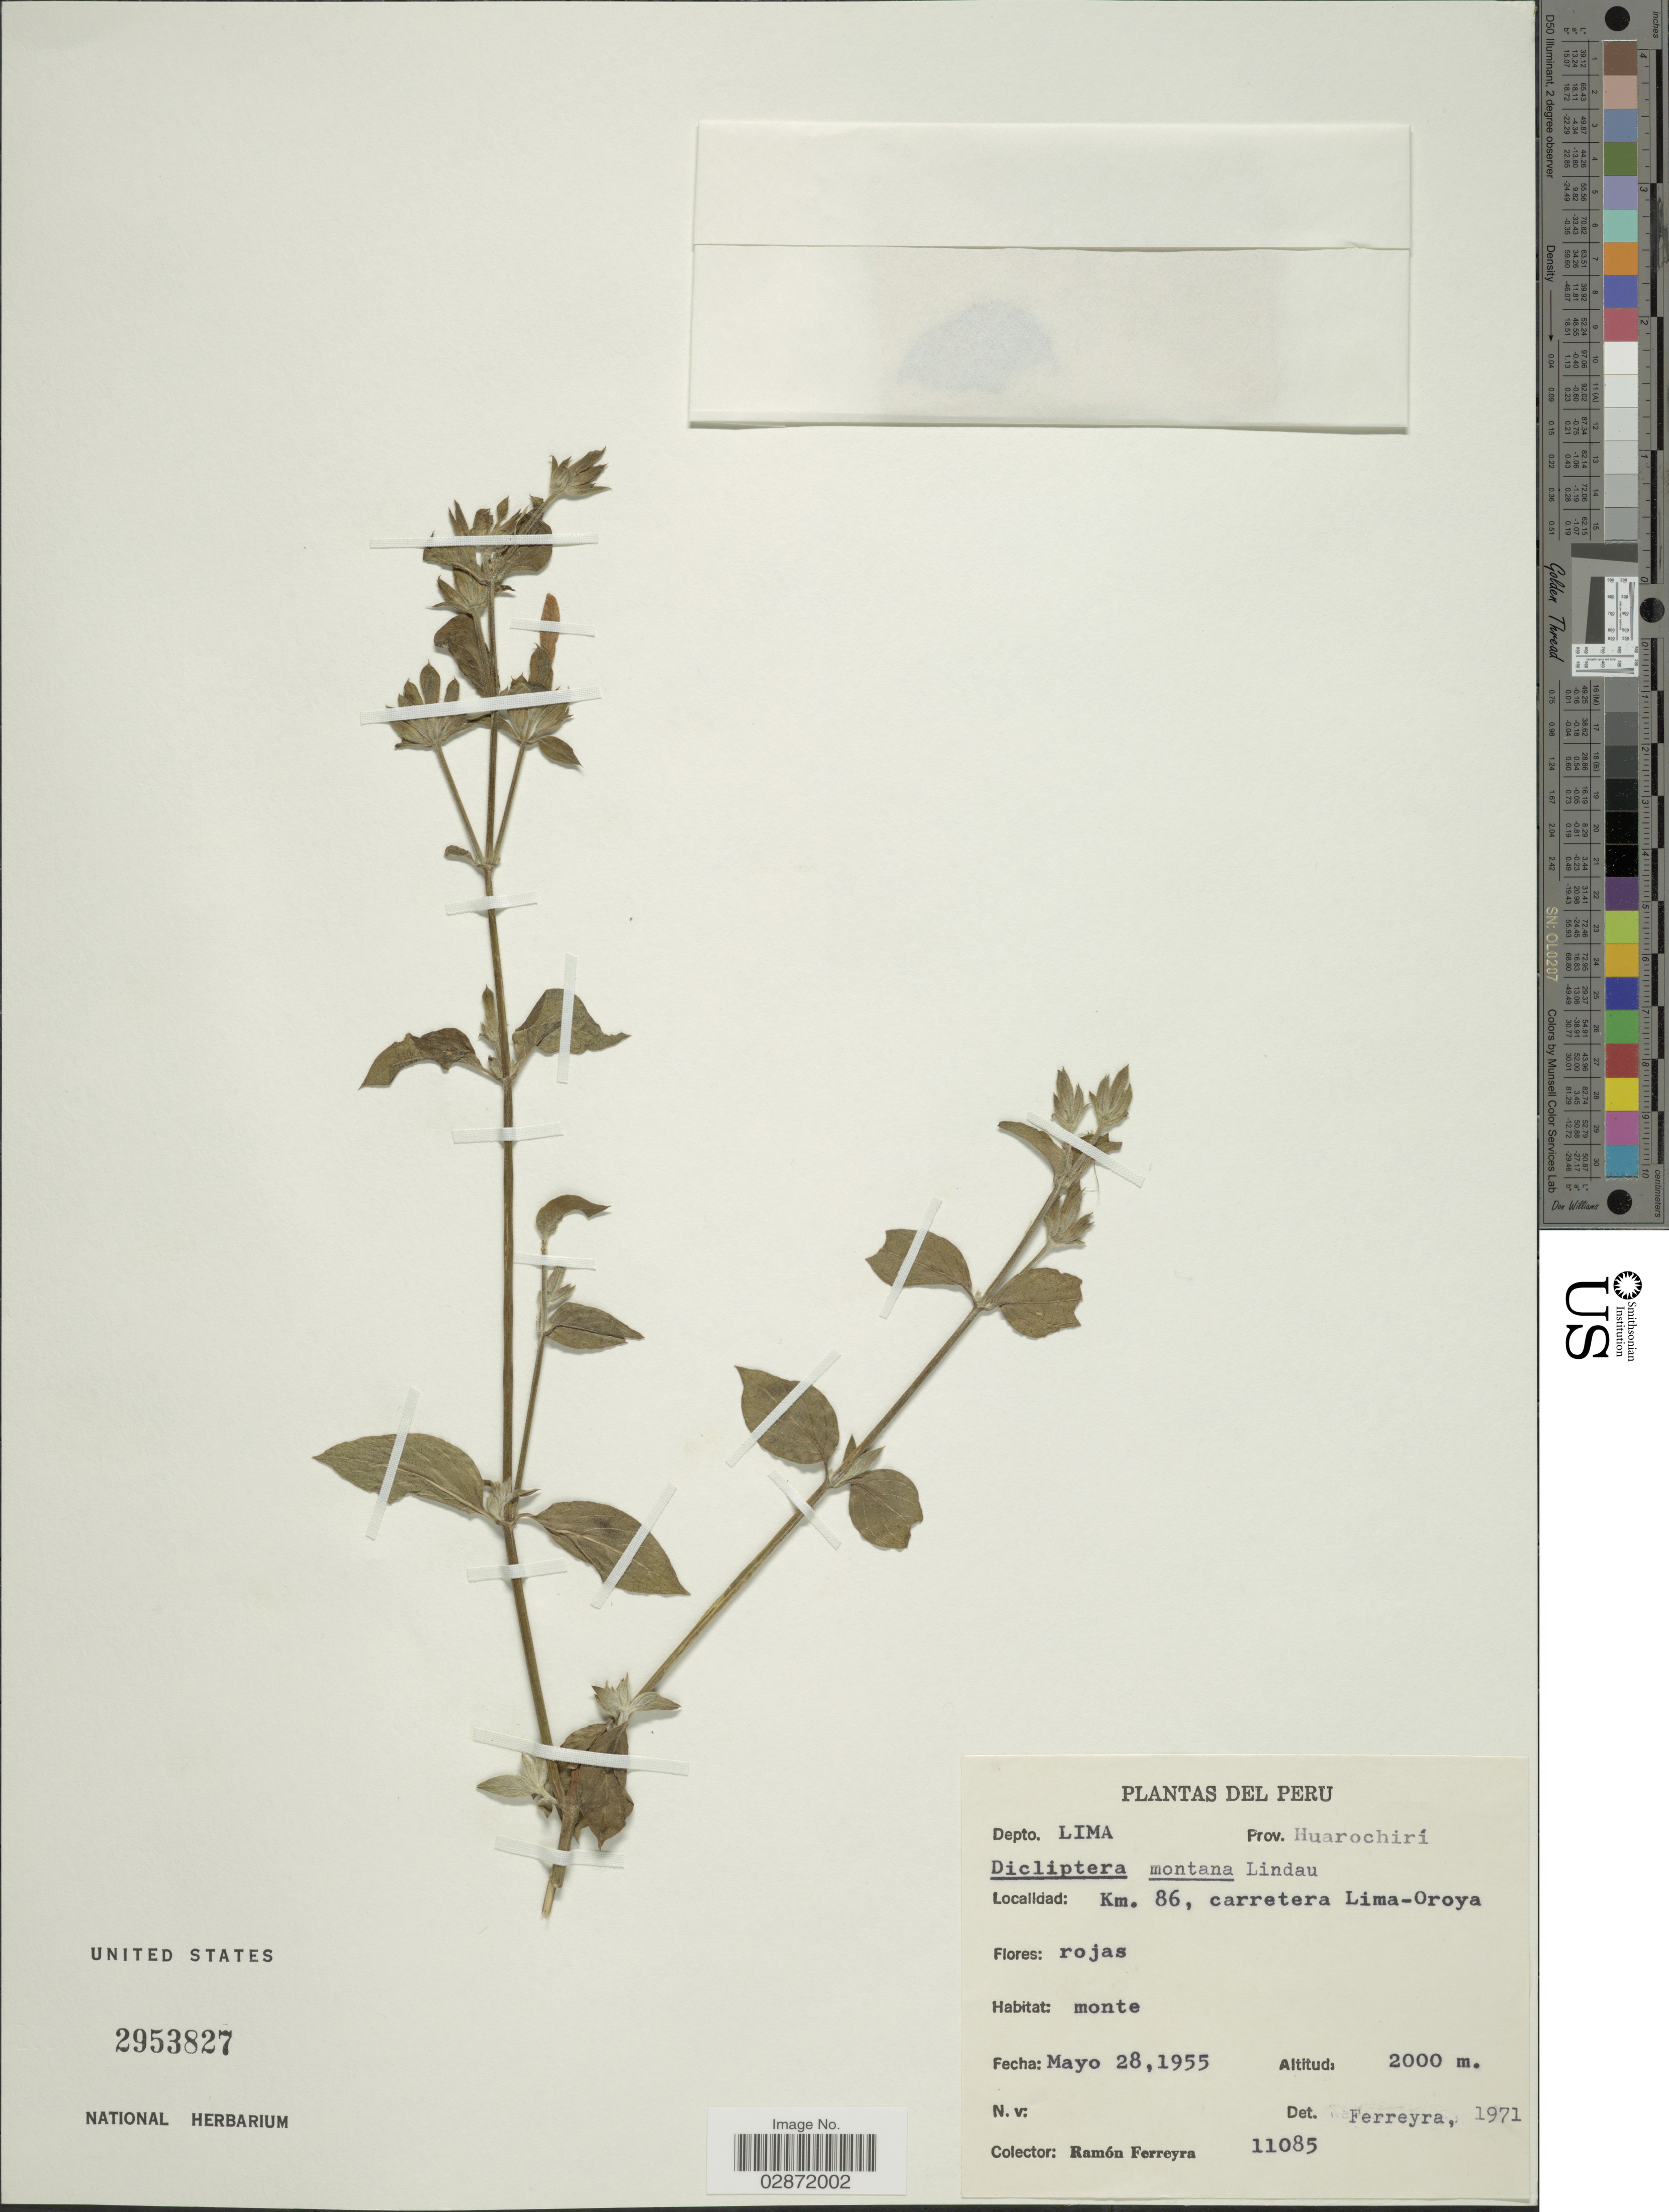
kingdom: Plantae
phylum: Tracheophyta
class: Magnoliopsida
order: Lamiales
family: Acanthaceae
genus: Dicliptera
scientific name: Dicliptera montana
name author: Lindau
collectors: R. A. Ferreyra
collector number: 11085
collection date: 1955-05-28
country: Peru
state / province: Lima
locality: Depto. Lima. Prov. Huarochiri. Km. 86, carretera Lima-Oroya.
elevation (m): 2000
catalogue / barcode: US 2953827